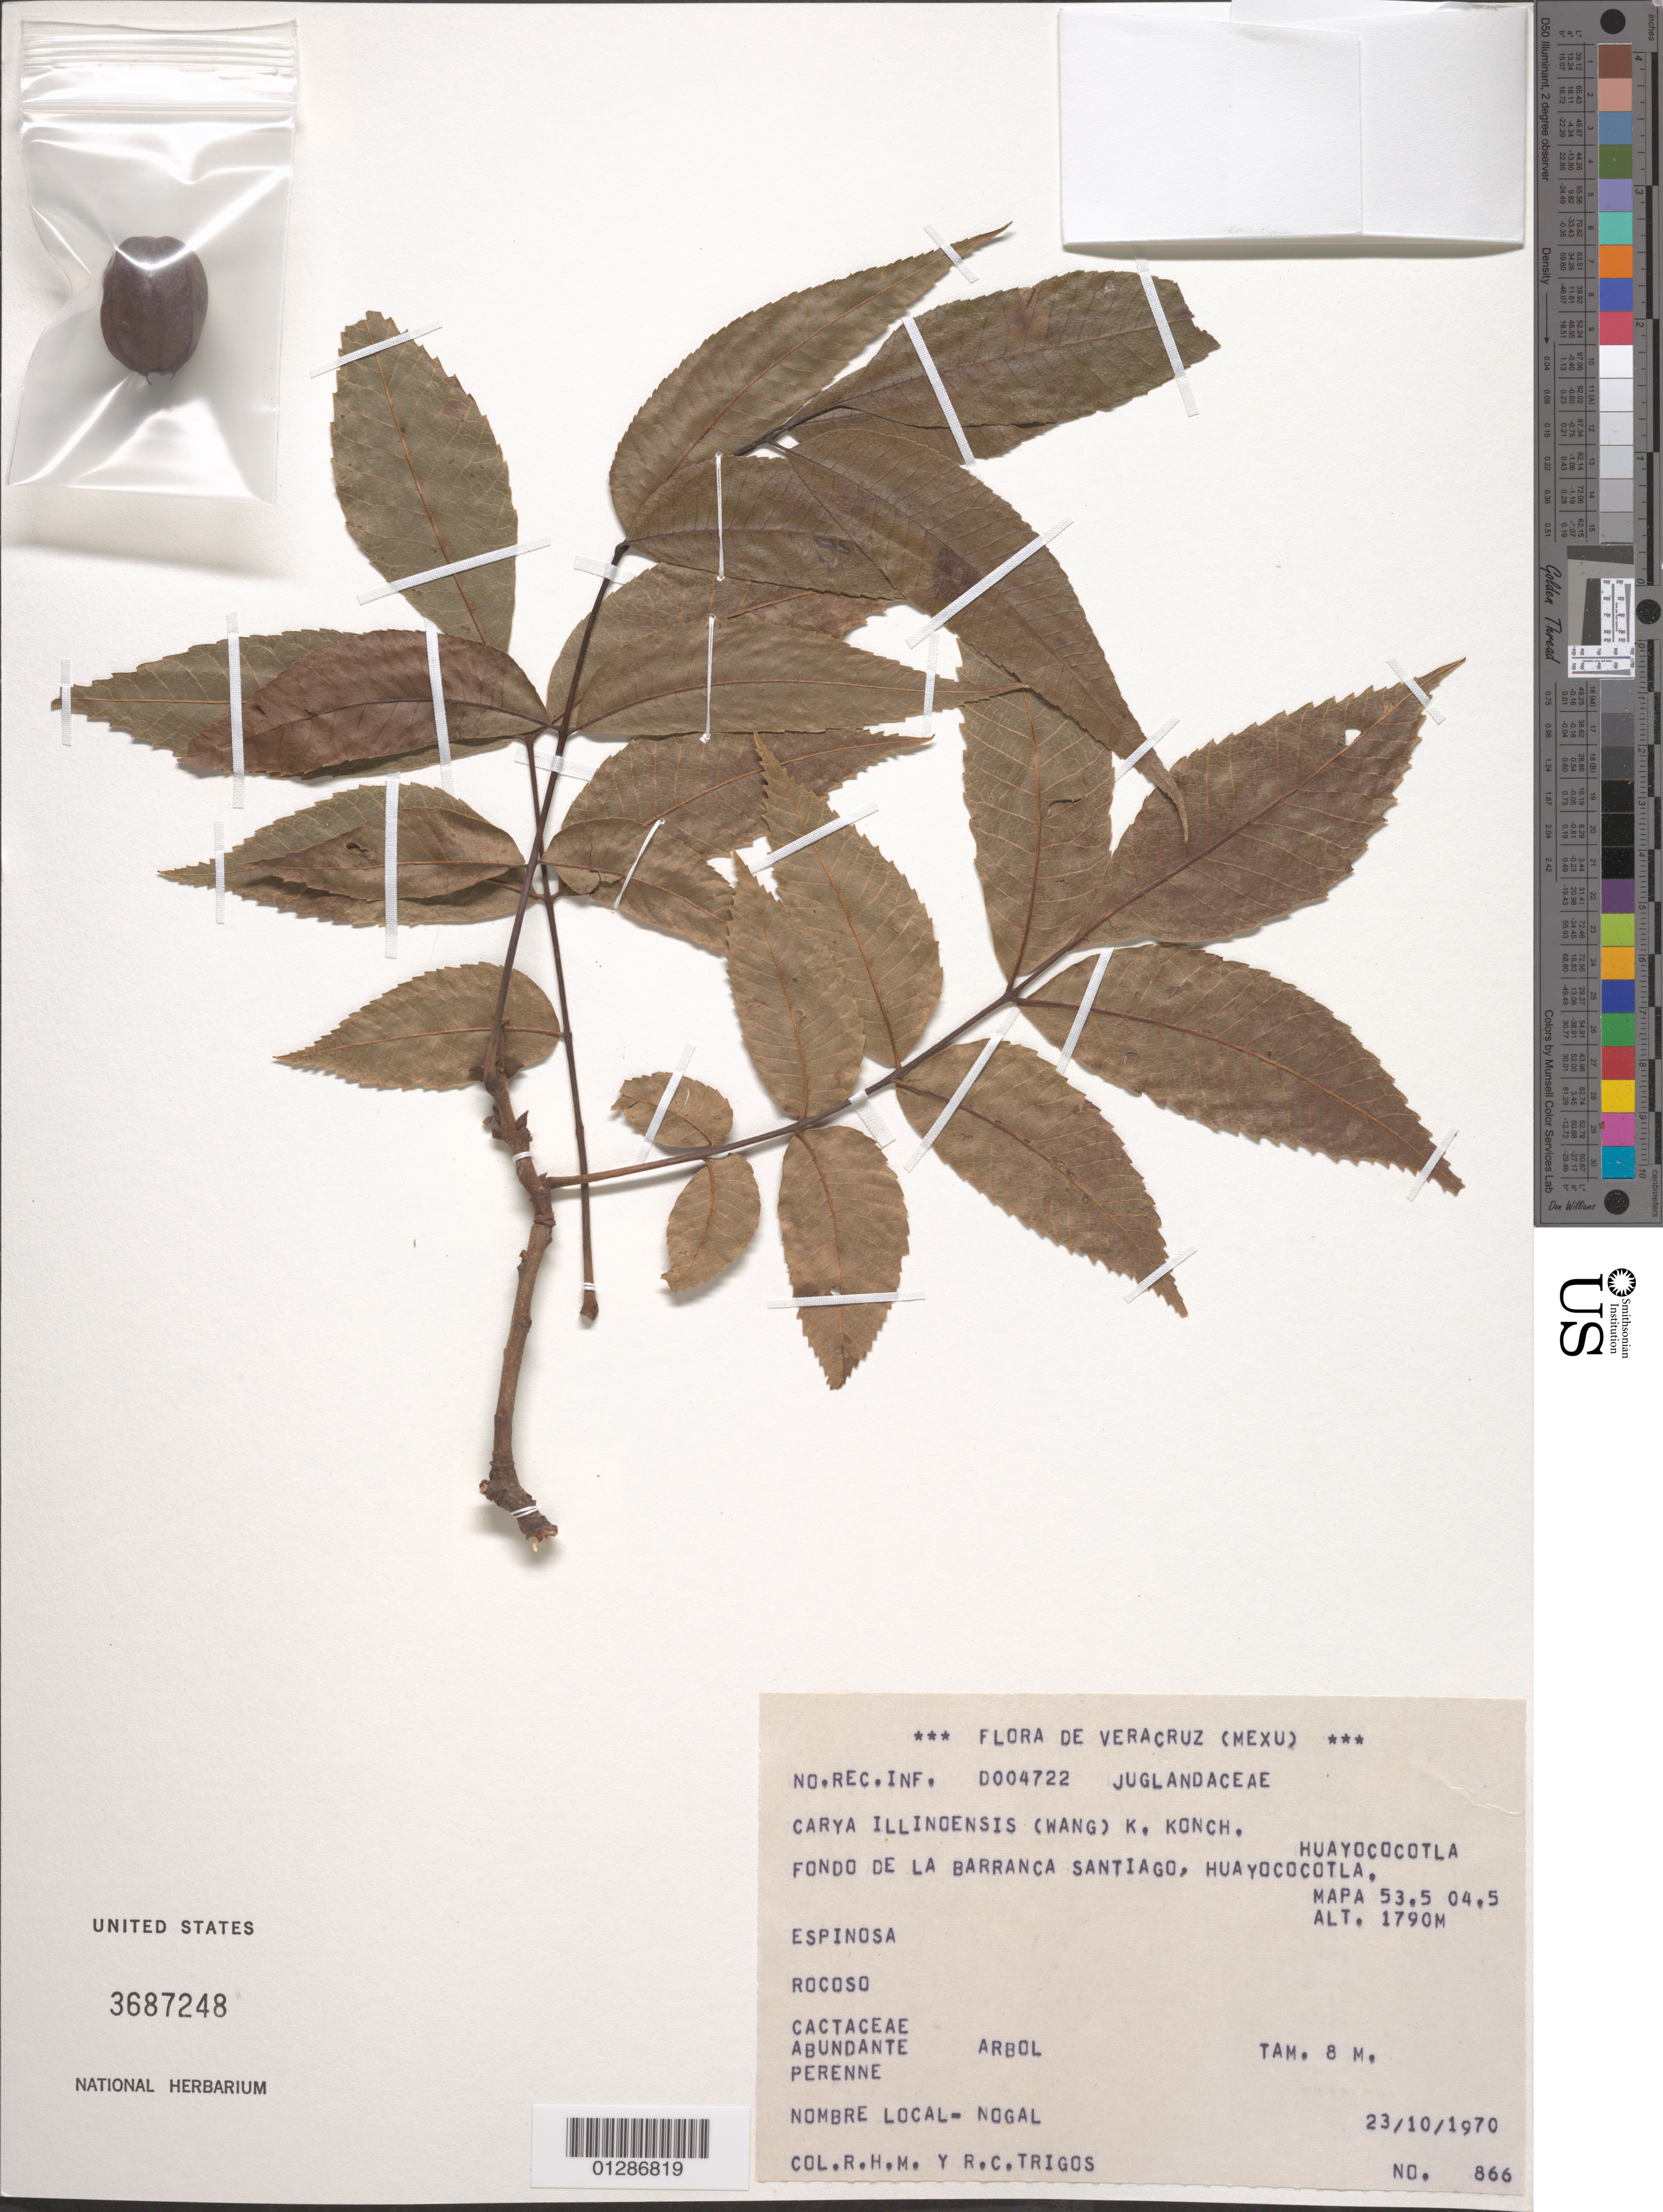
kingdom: Plantae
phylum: Tracheophyta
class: Magnoliopsida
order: Fagales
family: Juglandaceae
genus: Carya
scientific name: Carya illinoinensis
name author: (Wangenh.) K. Koch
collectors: H. Rupp & R. Trigos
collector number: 866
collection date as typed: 23 Oct 1970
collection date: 1970-10-23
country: México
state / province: Veracruz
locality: Fondo de la Barranca Santiago, Huayacocotla.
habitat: Tree.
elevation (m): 1790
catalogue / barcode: US 3687248